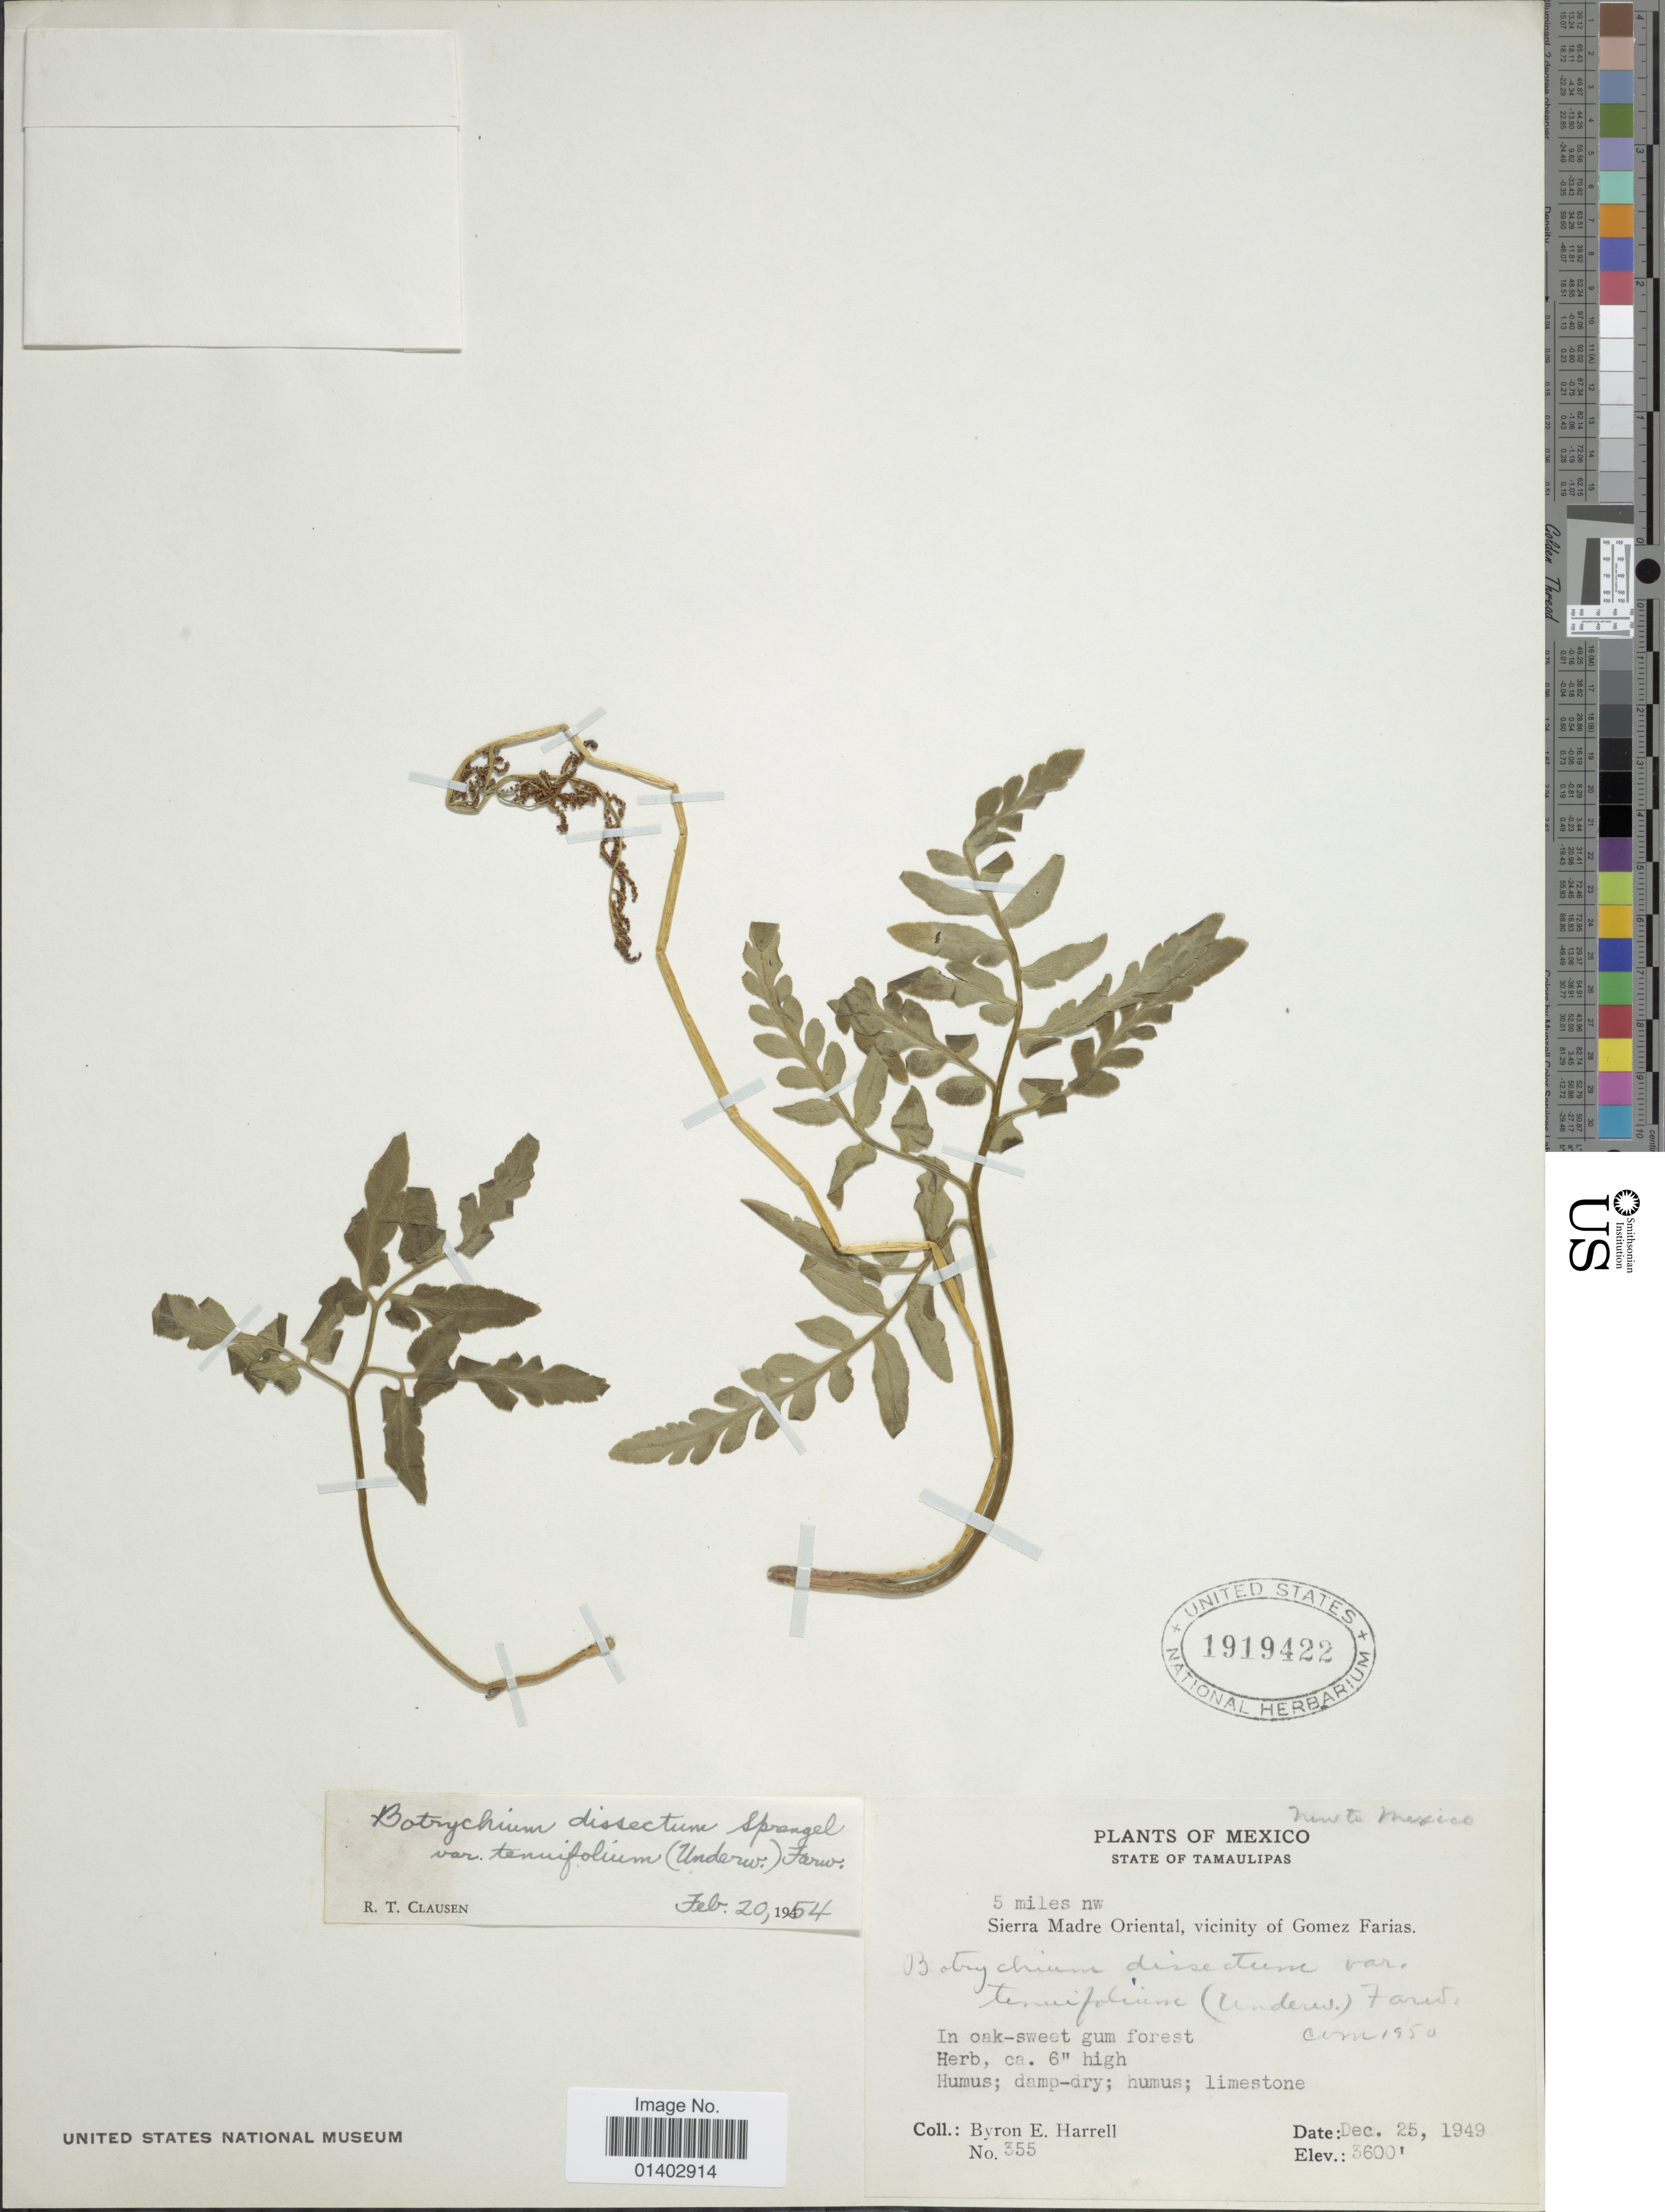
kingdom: Plantae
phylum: Tracheophyta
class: Polypodiopsida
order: Ophioglossales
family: Ophioglossaceae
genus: Botrychium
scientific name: Botrychium dissectum subsp. decompositum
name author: (M. Martens & Galeotti) R.T. Clausen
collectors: B. Harrell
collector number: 355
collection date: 1949-12-25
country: Mexico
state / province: Tamaulipas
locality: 5 miles nw Sierra Madre Oriental, vicinity of Gomez farias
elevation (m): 1097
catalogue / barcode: US 1919422